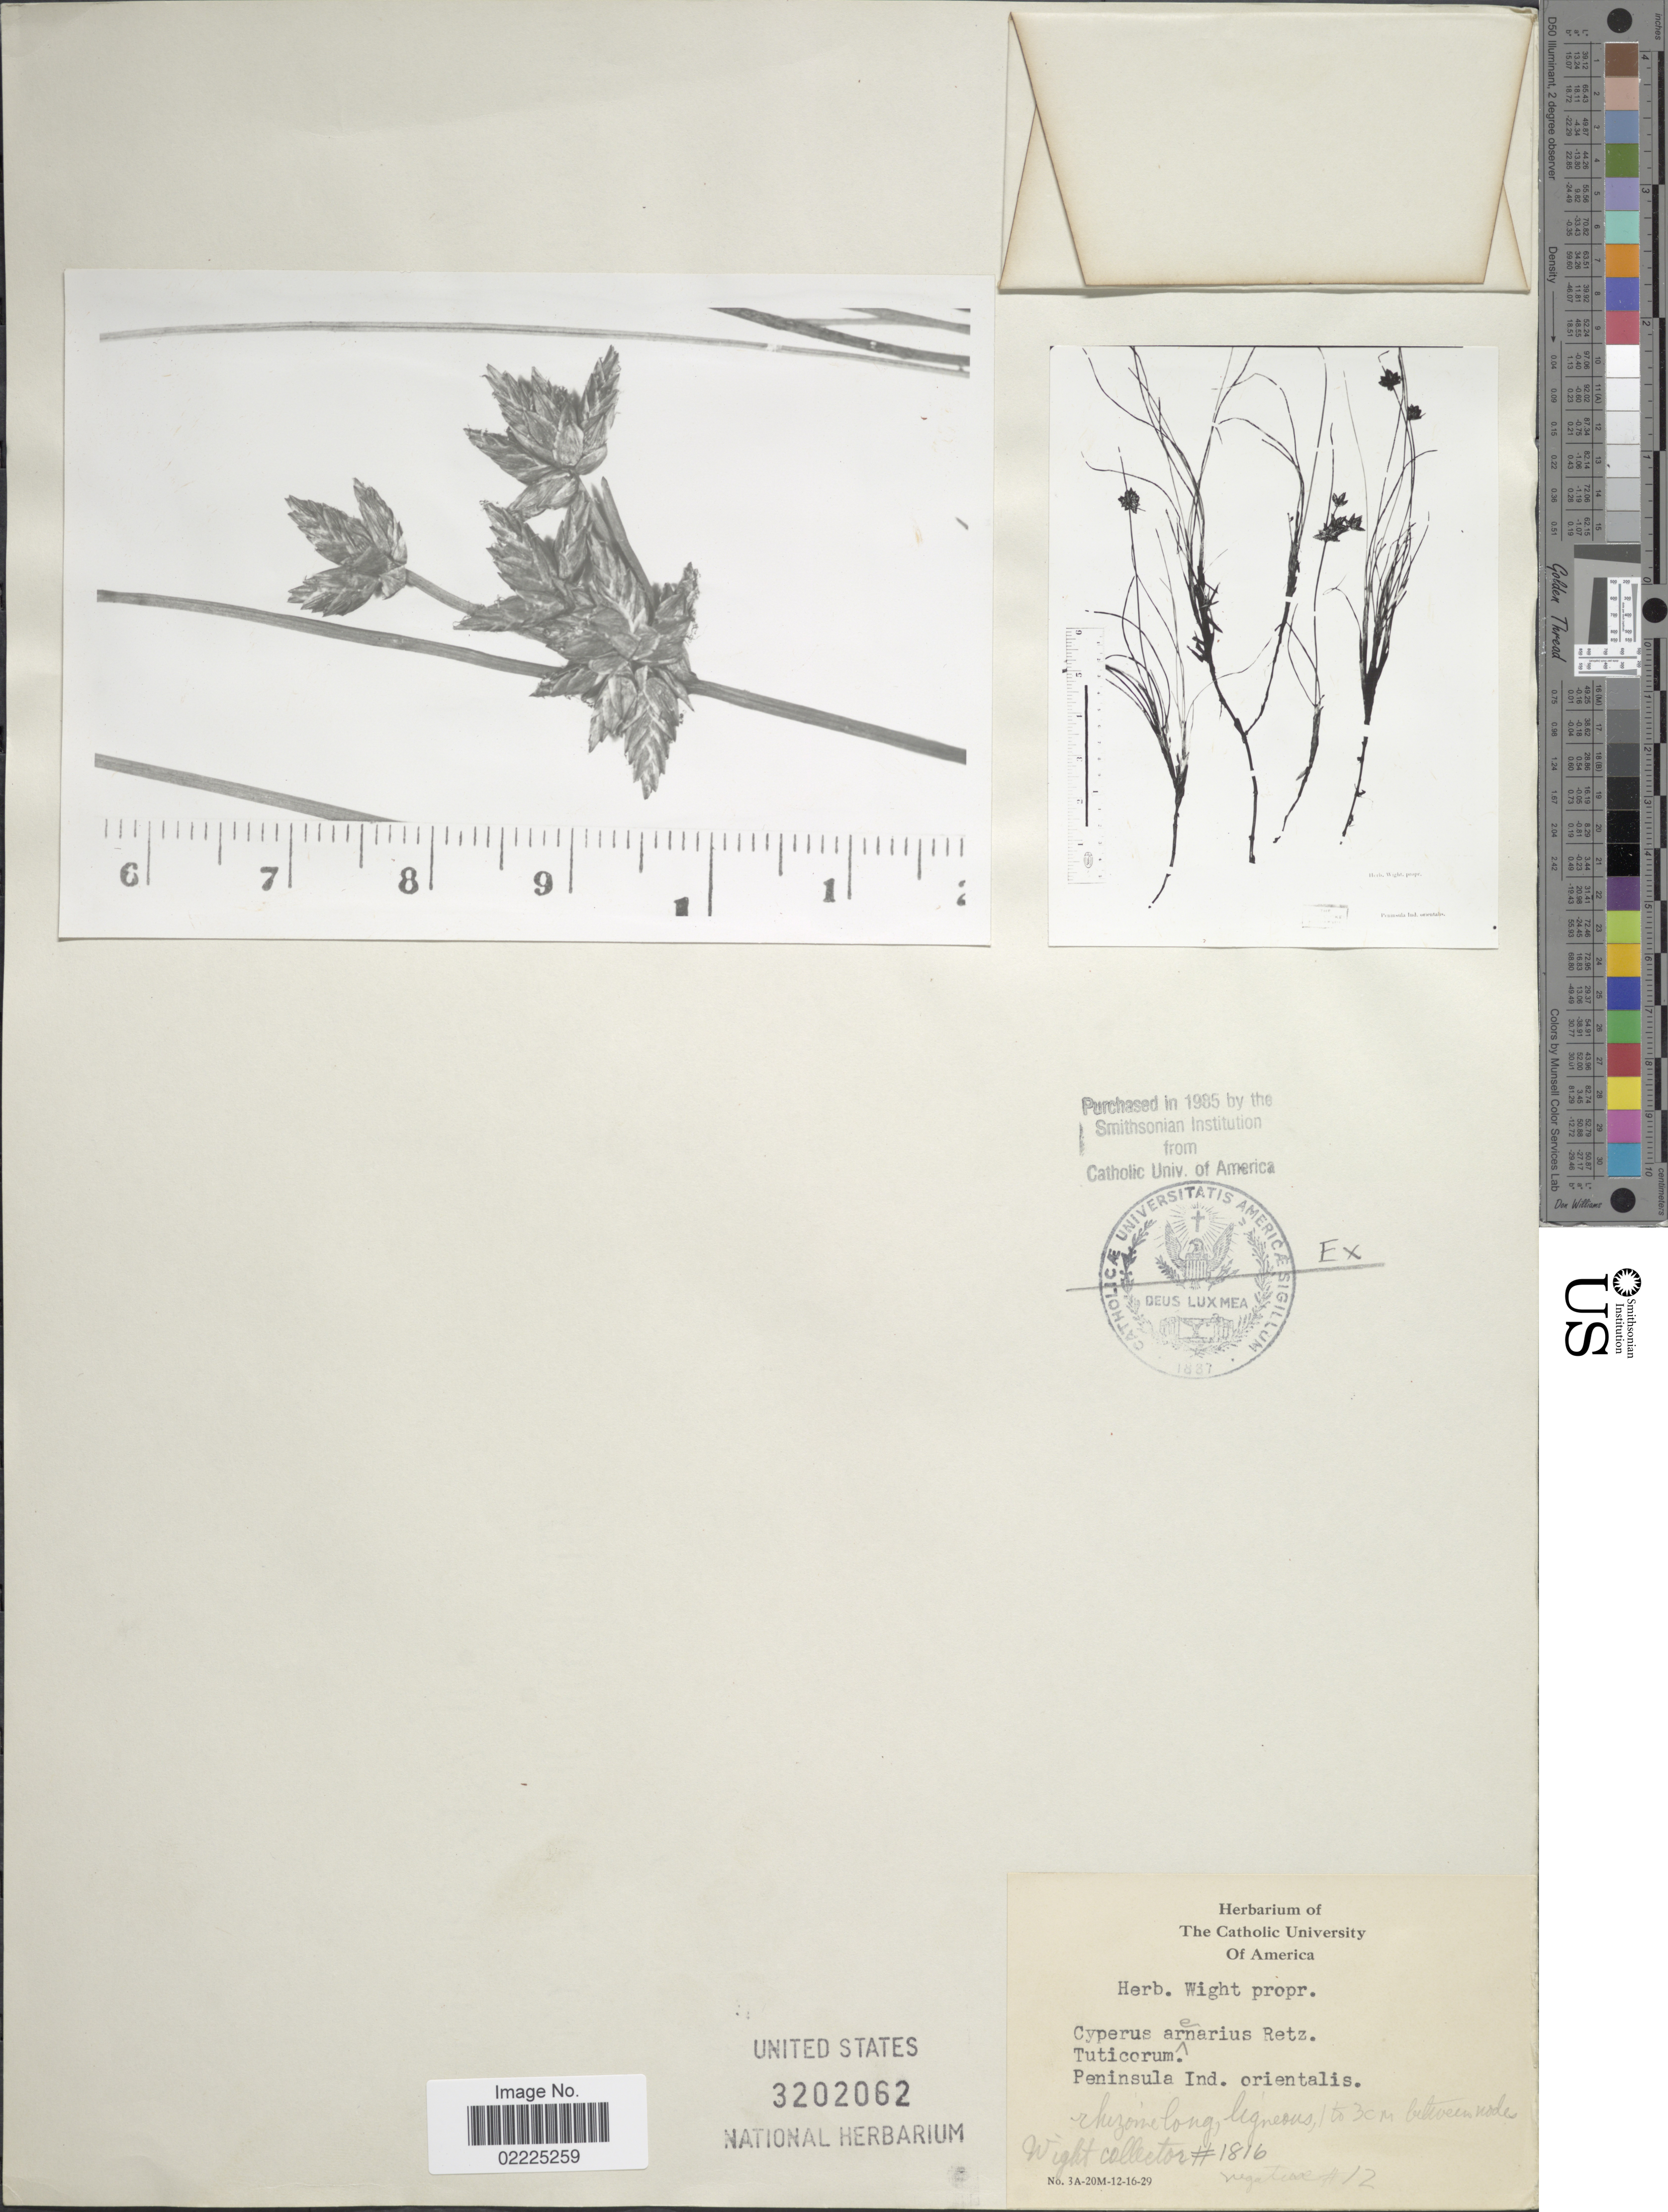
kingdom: Plantae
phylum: Tracheophyta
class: Liliopsida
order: Poales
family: Cyperaceae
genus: Cyperus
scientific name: Cyperus arenarius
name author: Retz.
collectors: -- Wight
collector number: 1816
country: India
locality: Peninsula Ind. orientalis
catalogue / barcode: US 3202062